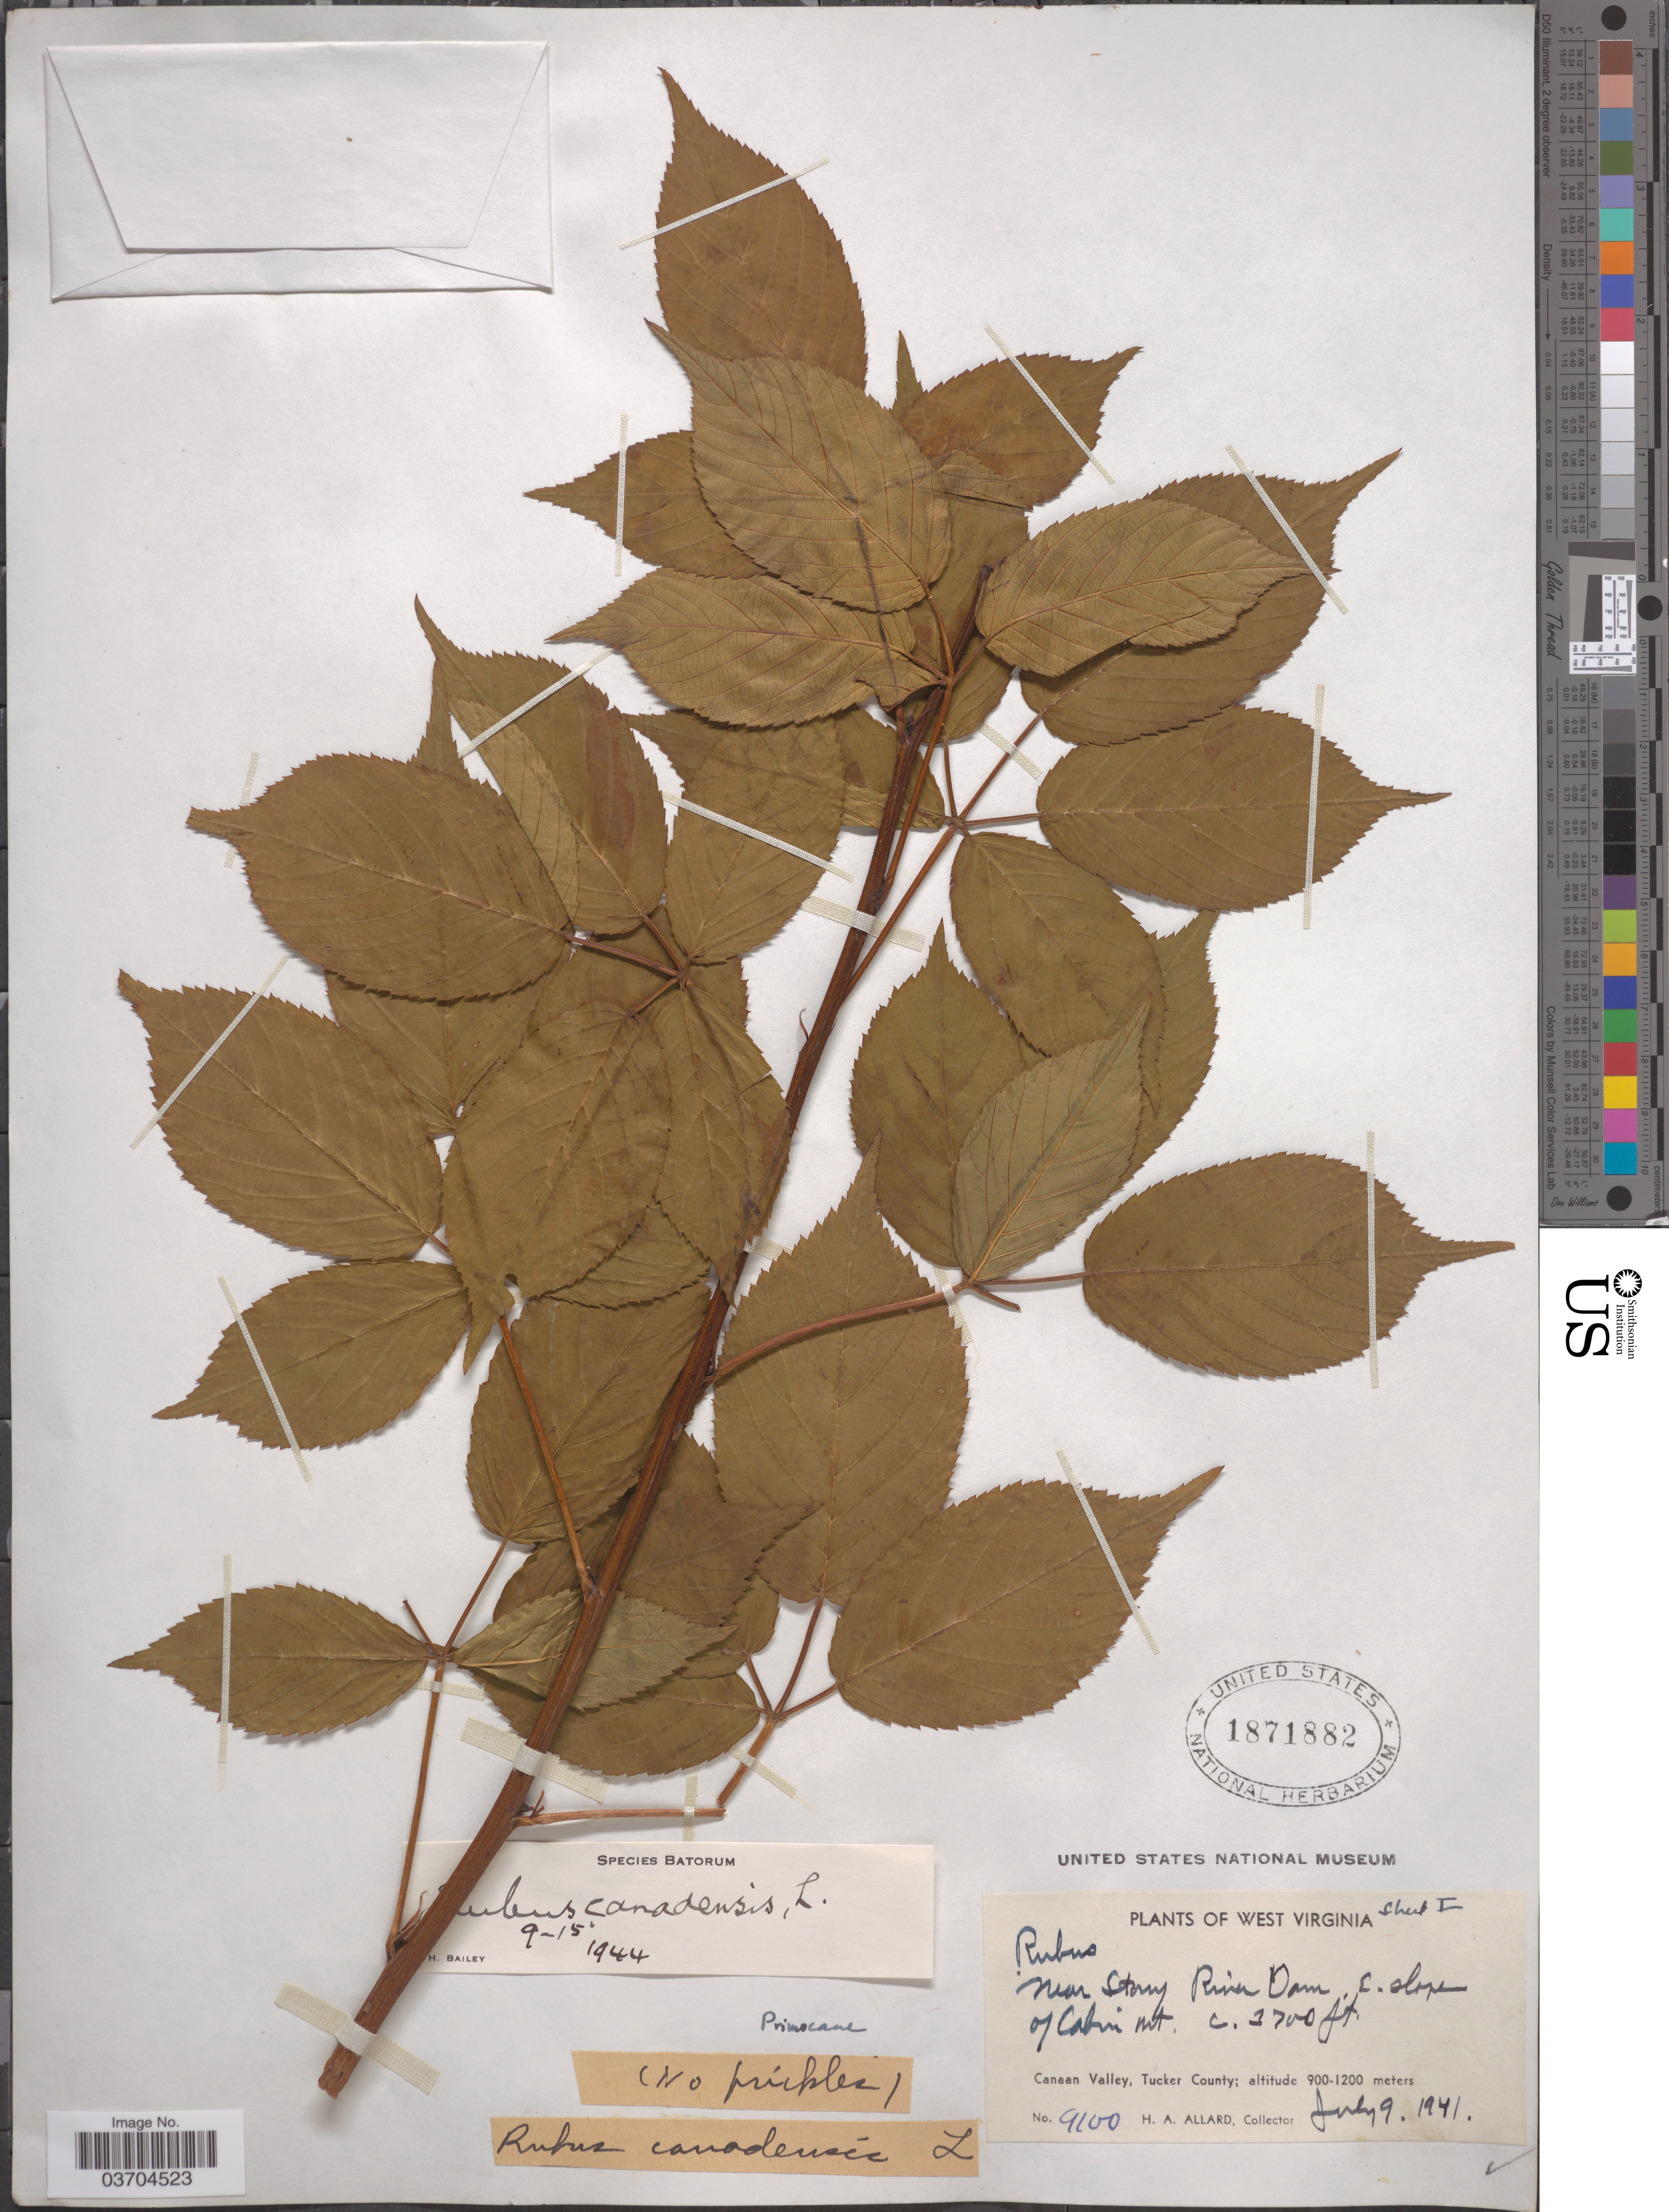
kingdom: Plantae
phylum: Tracheophyta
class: Magnoliopsida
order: Rosales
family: Rosaceae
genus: Rubus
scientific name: Rubus canadensis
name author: L.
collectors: H. A. Allard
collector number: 9100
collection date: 1941-07-09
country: United States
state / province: West Virginia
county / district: Tucker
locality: Near Stony River Dam, E. slope of Cabin Mt. Canaan Valley, Tucker County.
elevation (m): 1128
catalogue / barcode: US 1871882